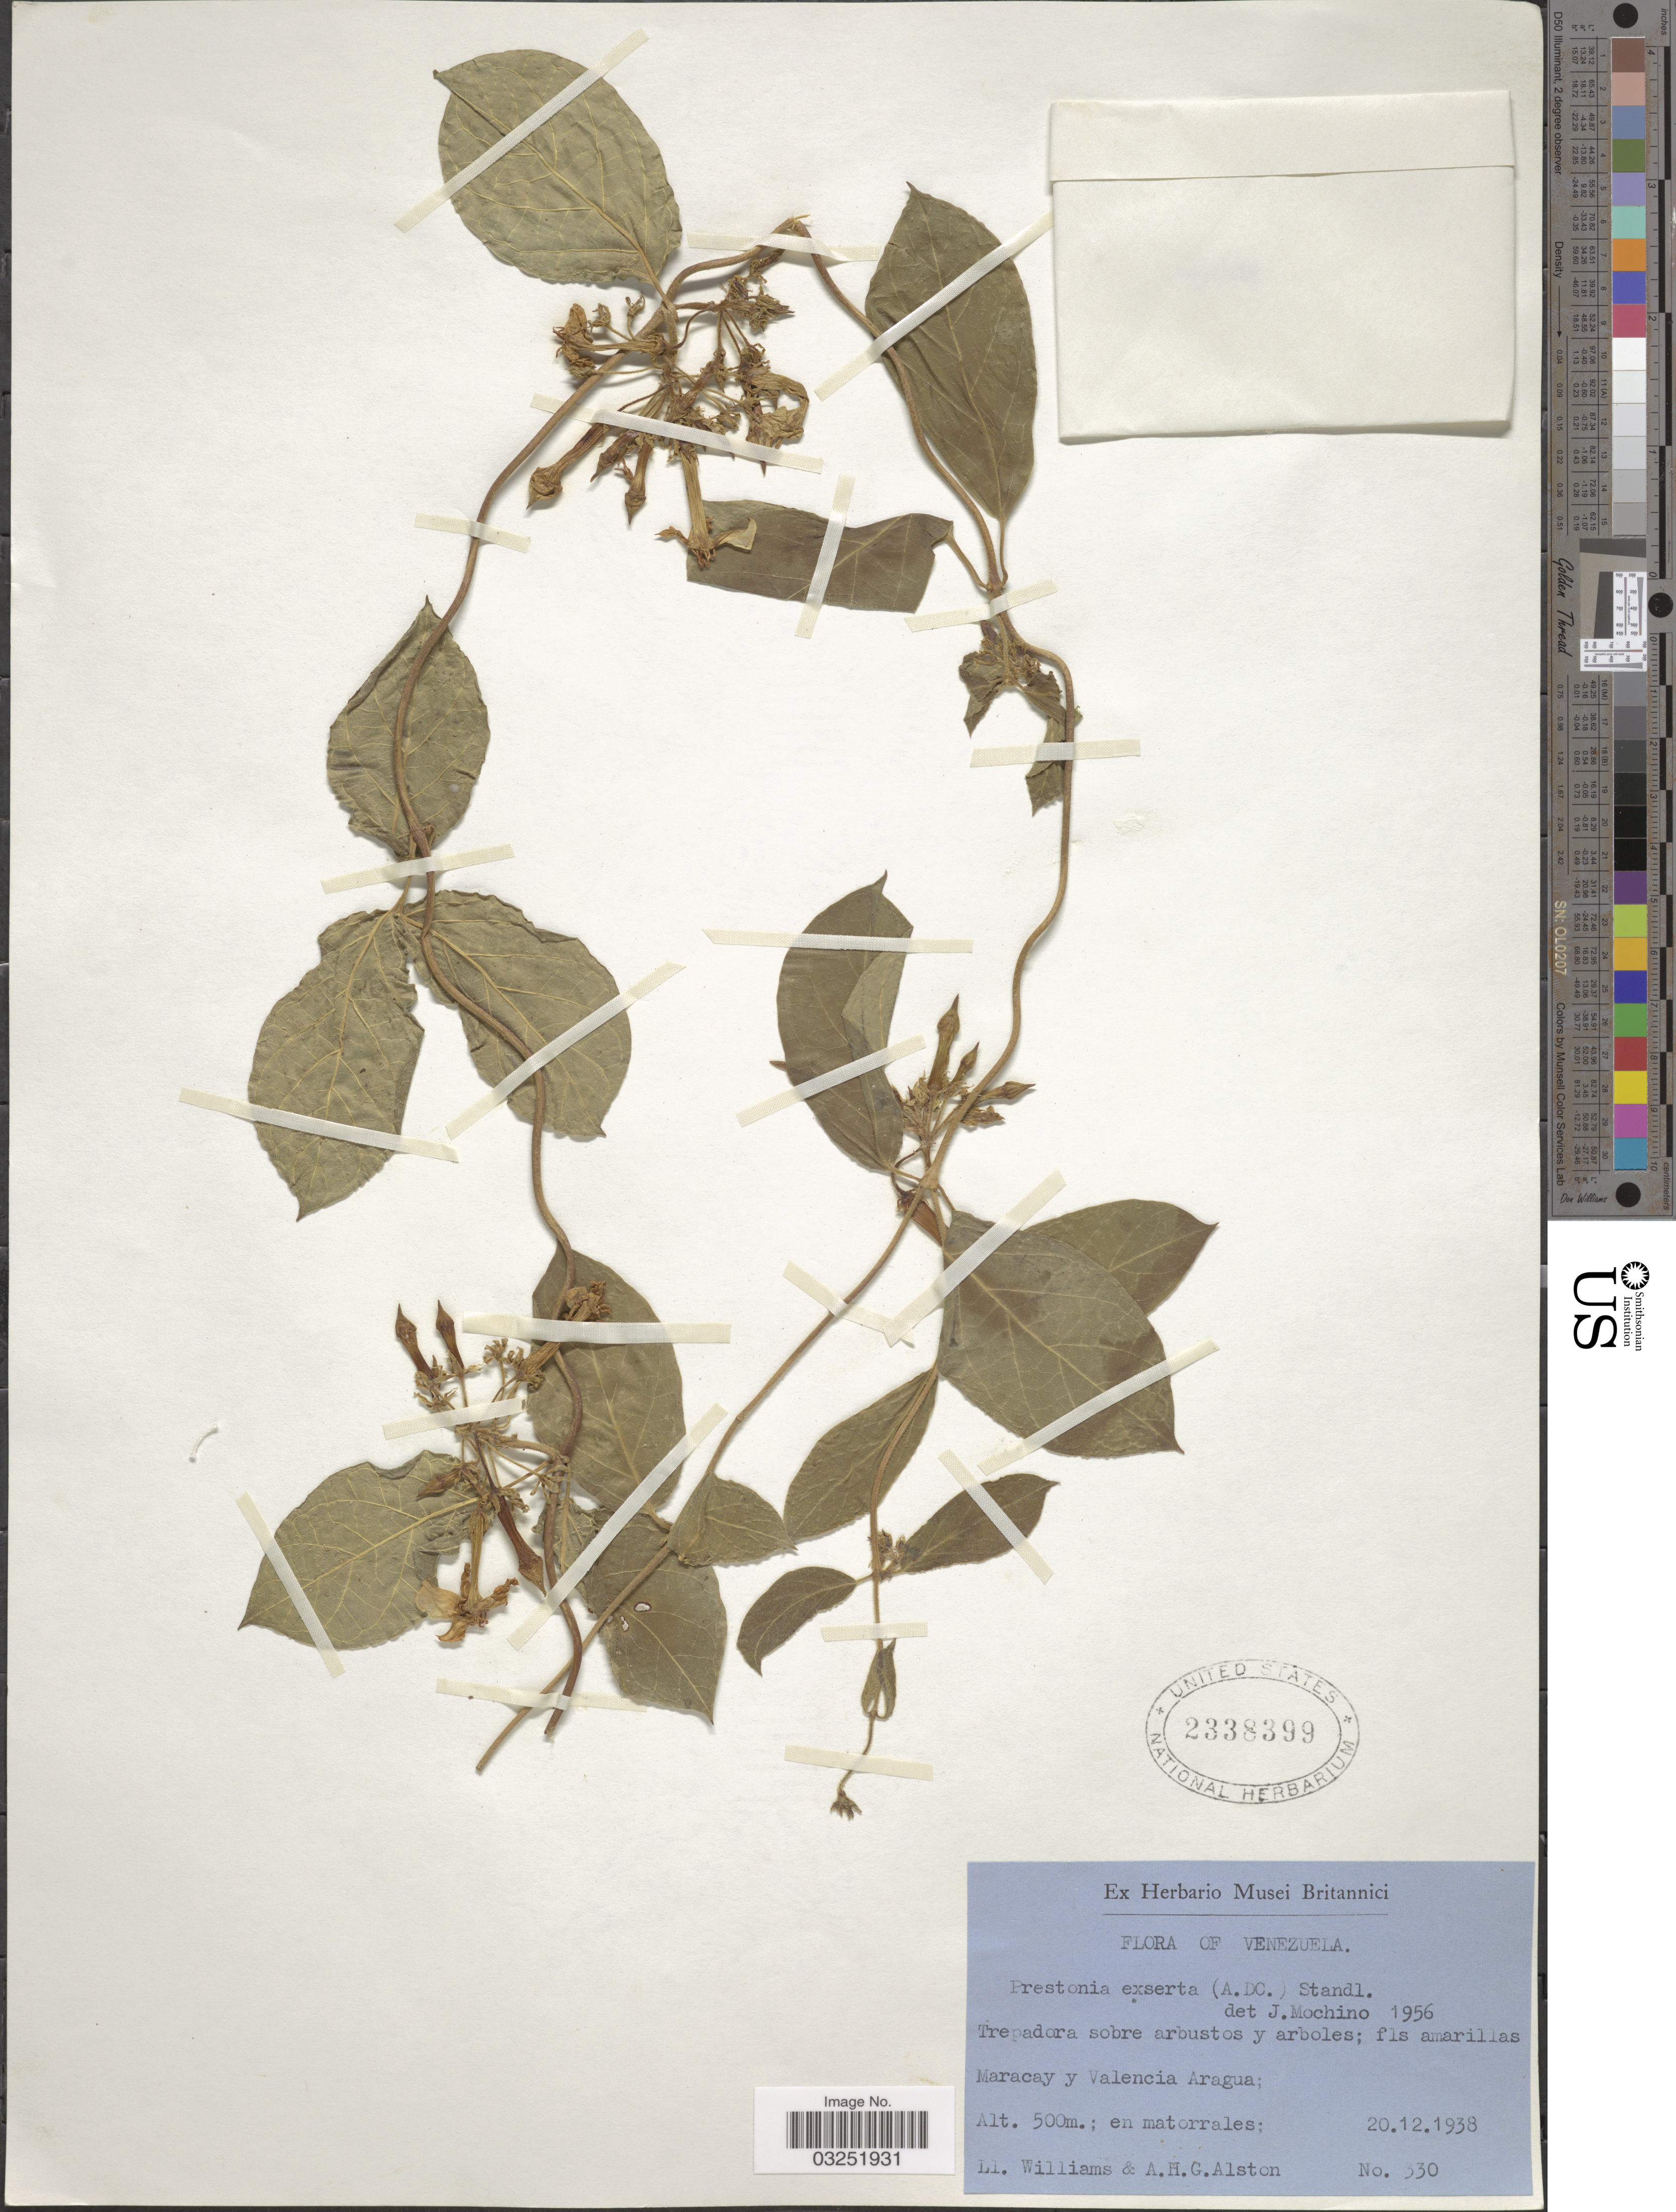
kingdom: Plantae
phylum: Tracheophyta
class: Magnoliopsida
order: Gentianales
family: Apocynaceae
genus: Prestonia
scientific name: Prestonia exserta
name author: (A. DC.) Standl.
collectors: Ll. Williams & A. H. Alston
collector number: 330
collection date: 1938-12-20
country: Venezuela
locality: Maracay y Valencia Aragua.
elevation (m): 500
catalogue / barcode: US 2338399